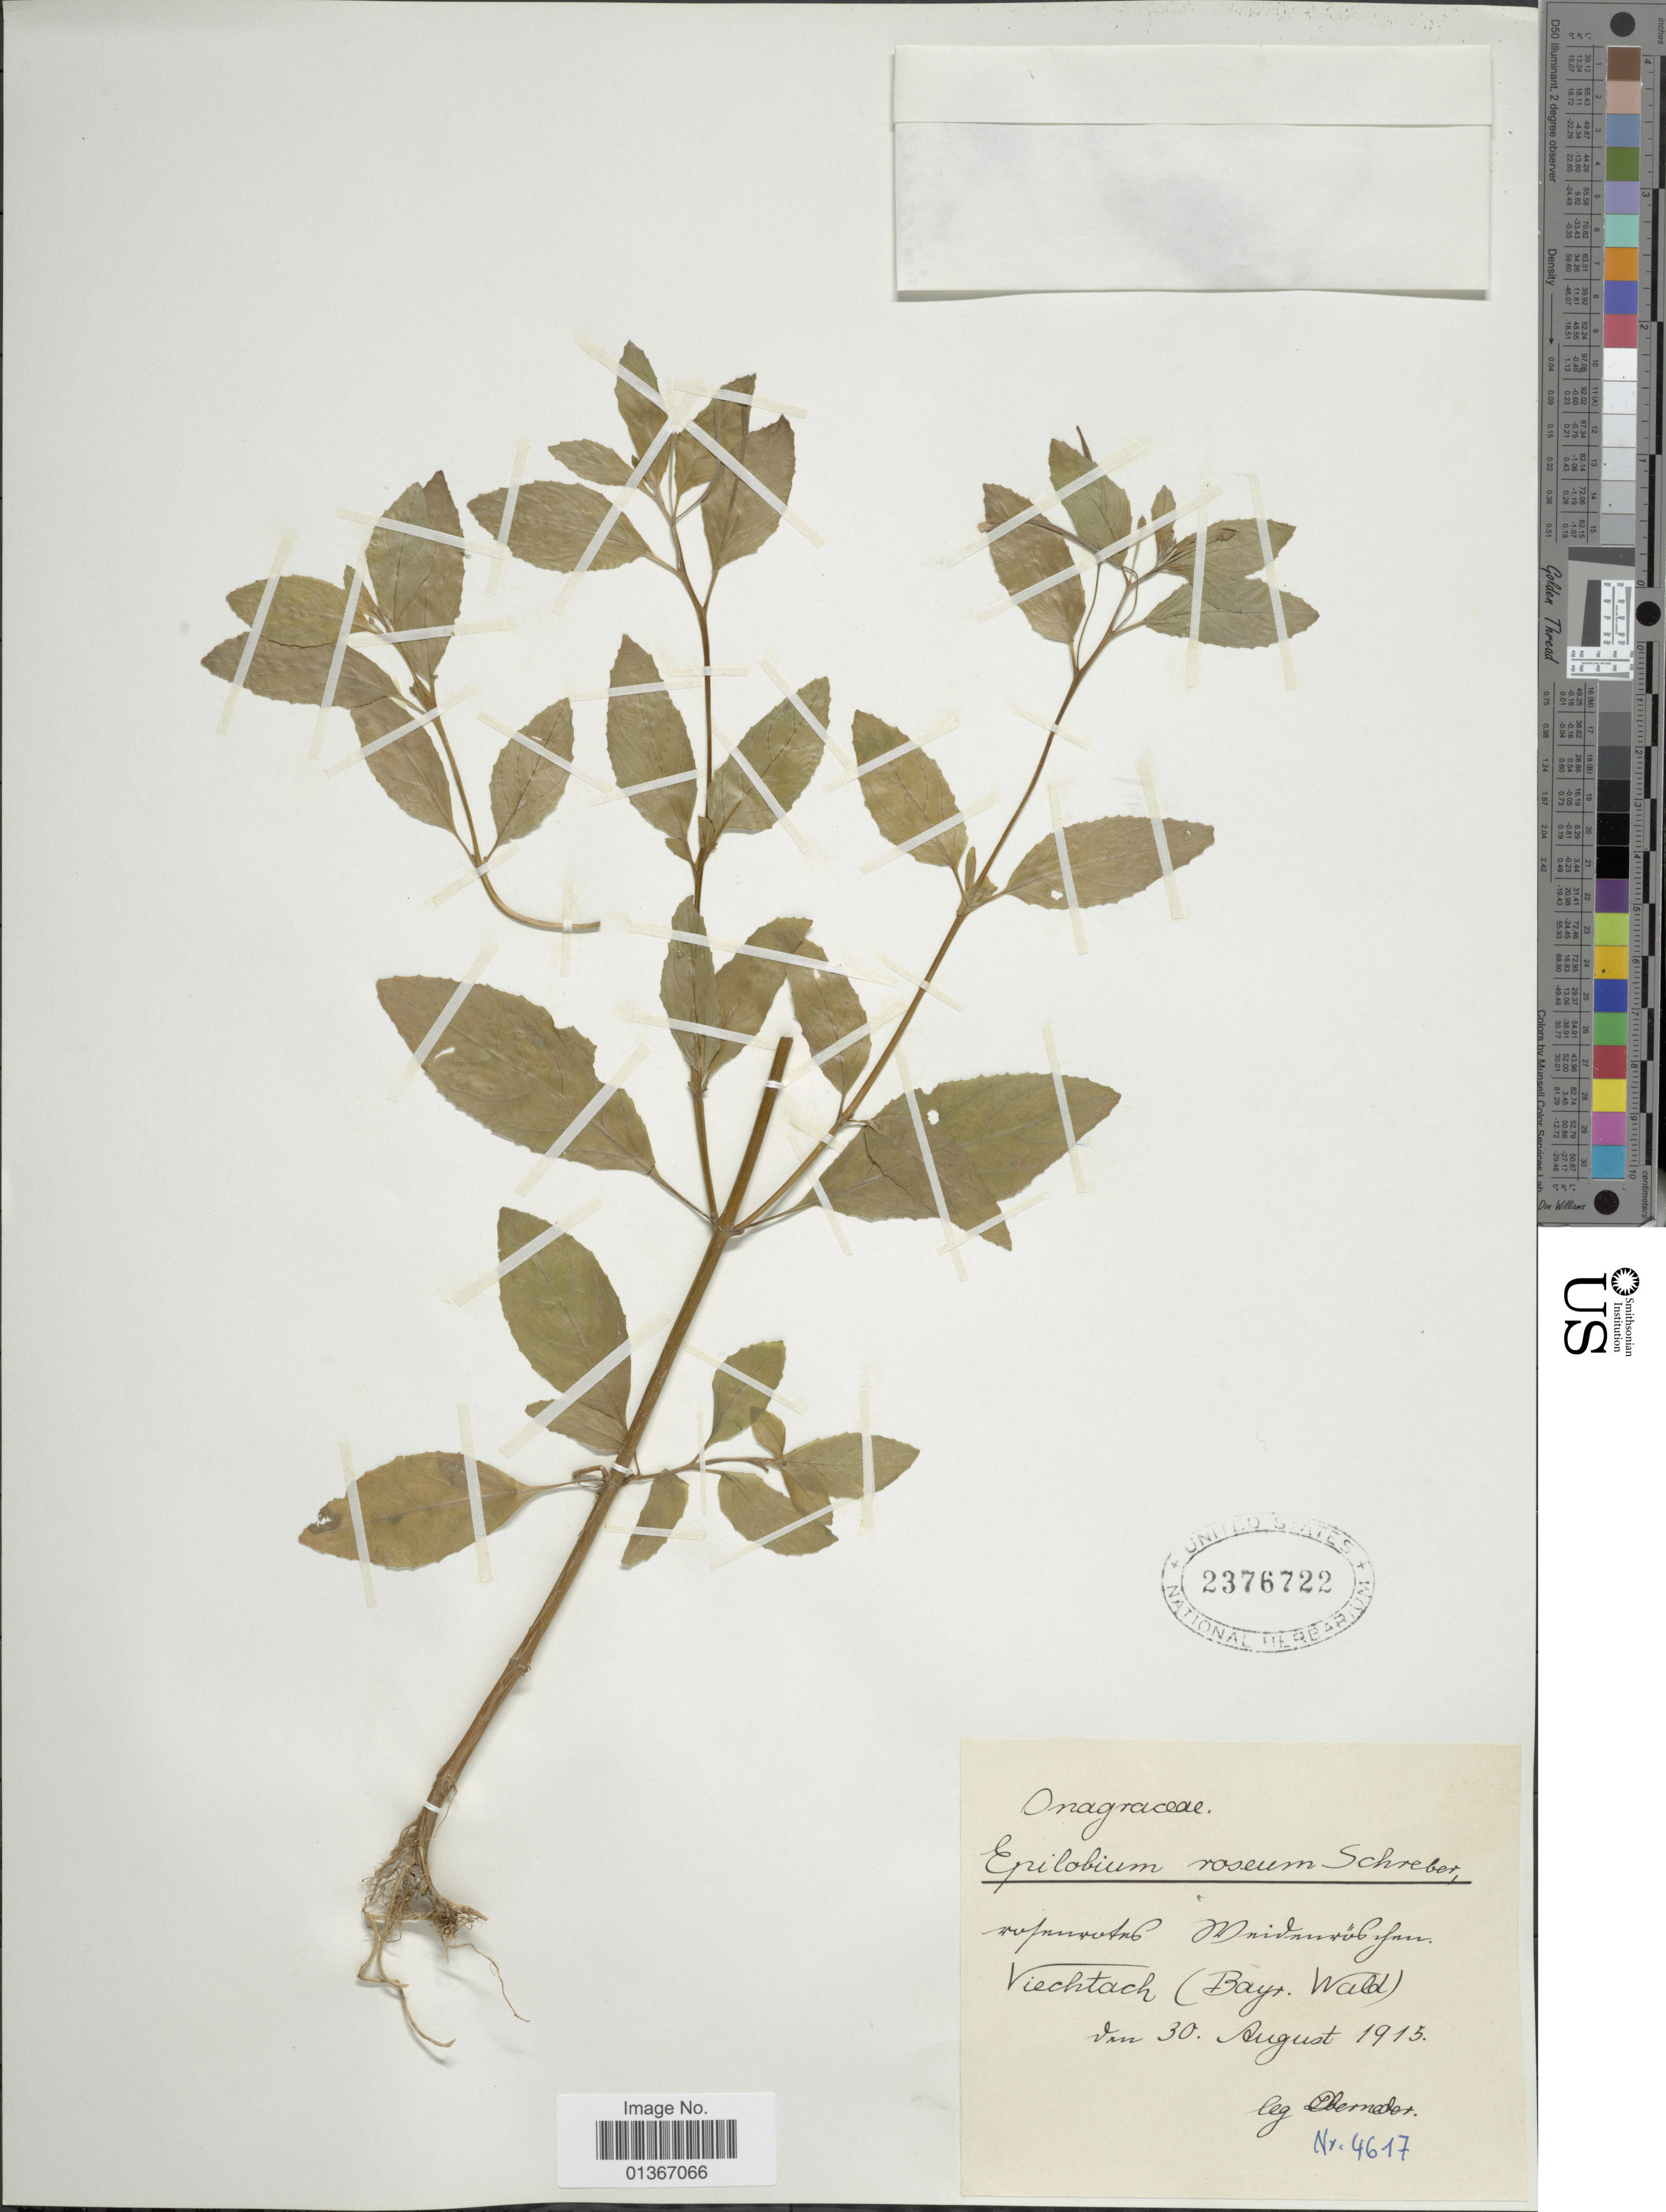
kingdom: Plantae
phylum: Tracheophyta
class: Magnoliopsida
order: Myrtales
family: Onagraceae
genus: Epilobium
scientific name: Epilobium roseum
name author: Schreb.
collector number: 4617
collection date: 1915-08-30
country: Germany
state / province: Bayern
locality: Viechtach (Bayr. Wald).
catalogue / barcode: US 2376722